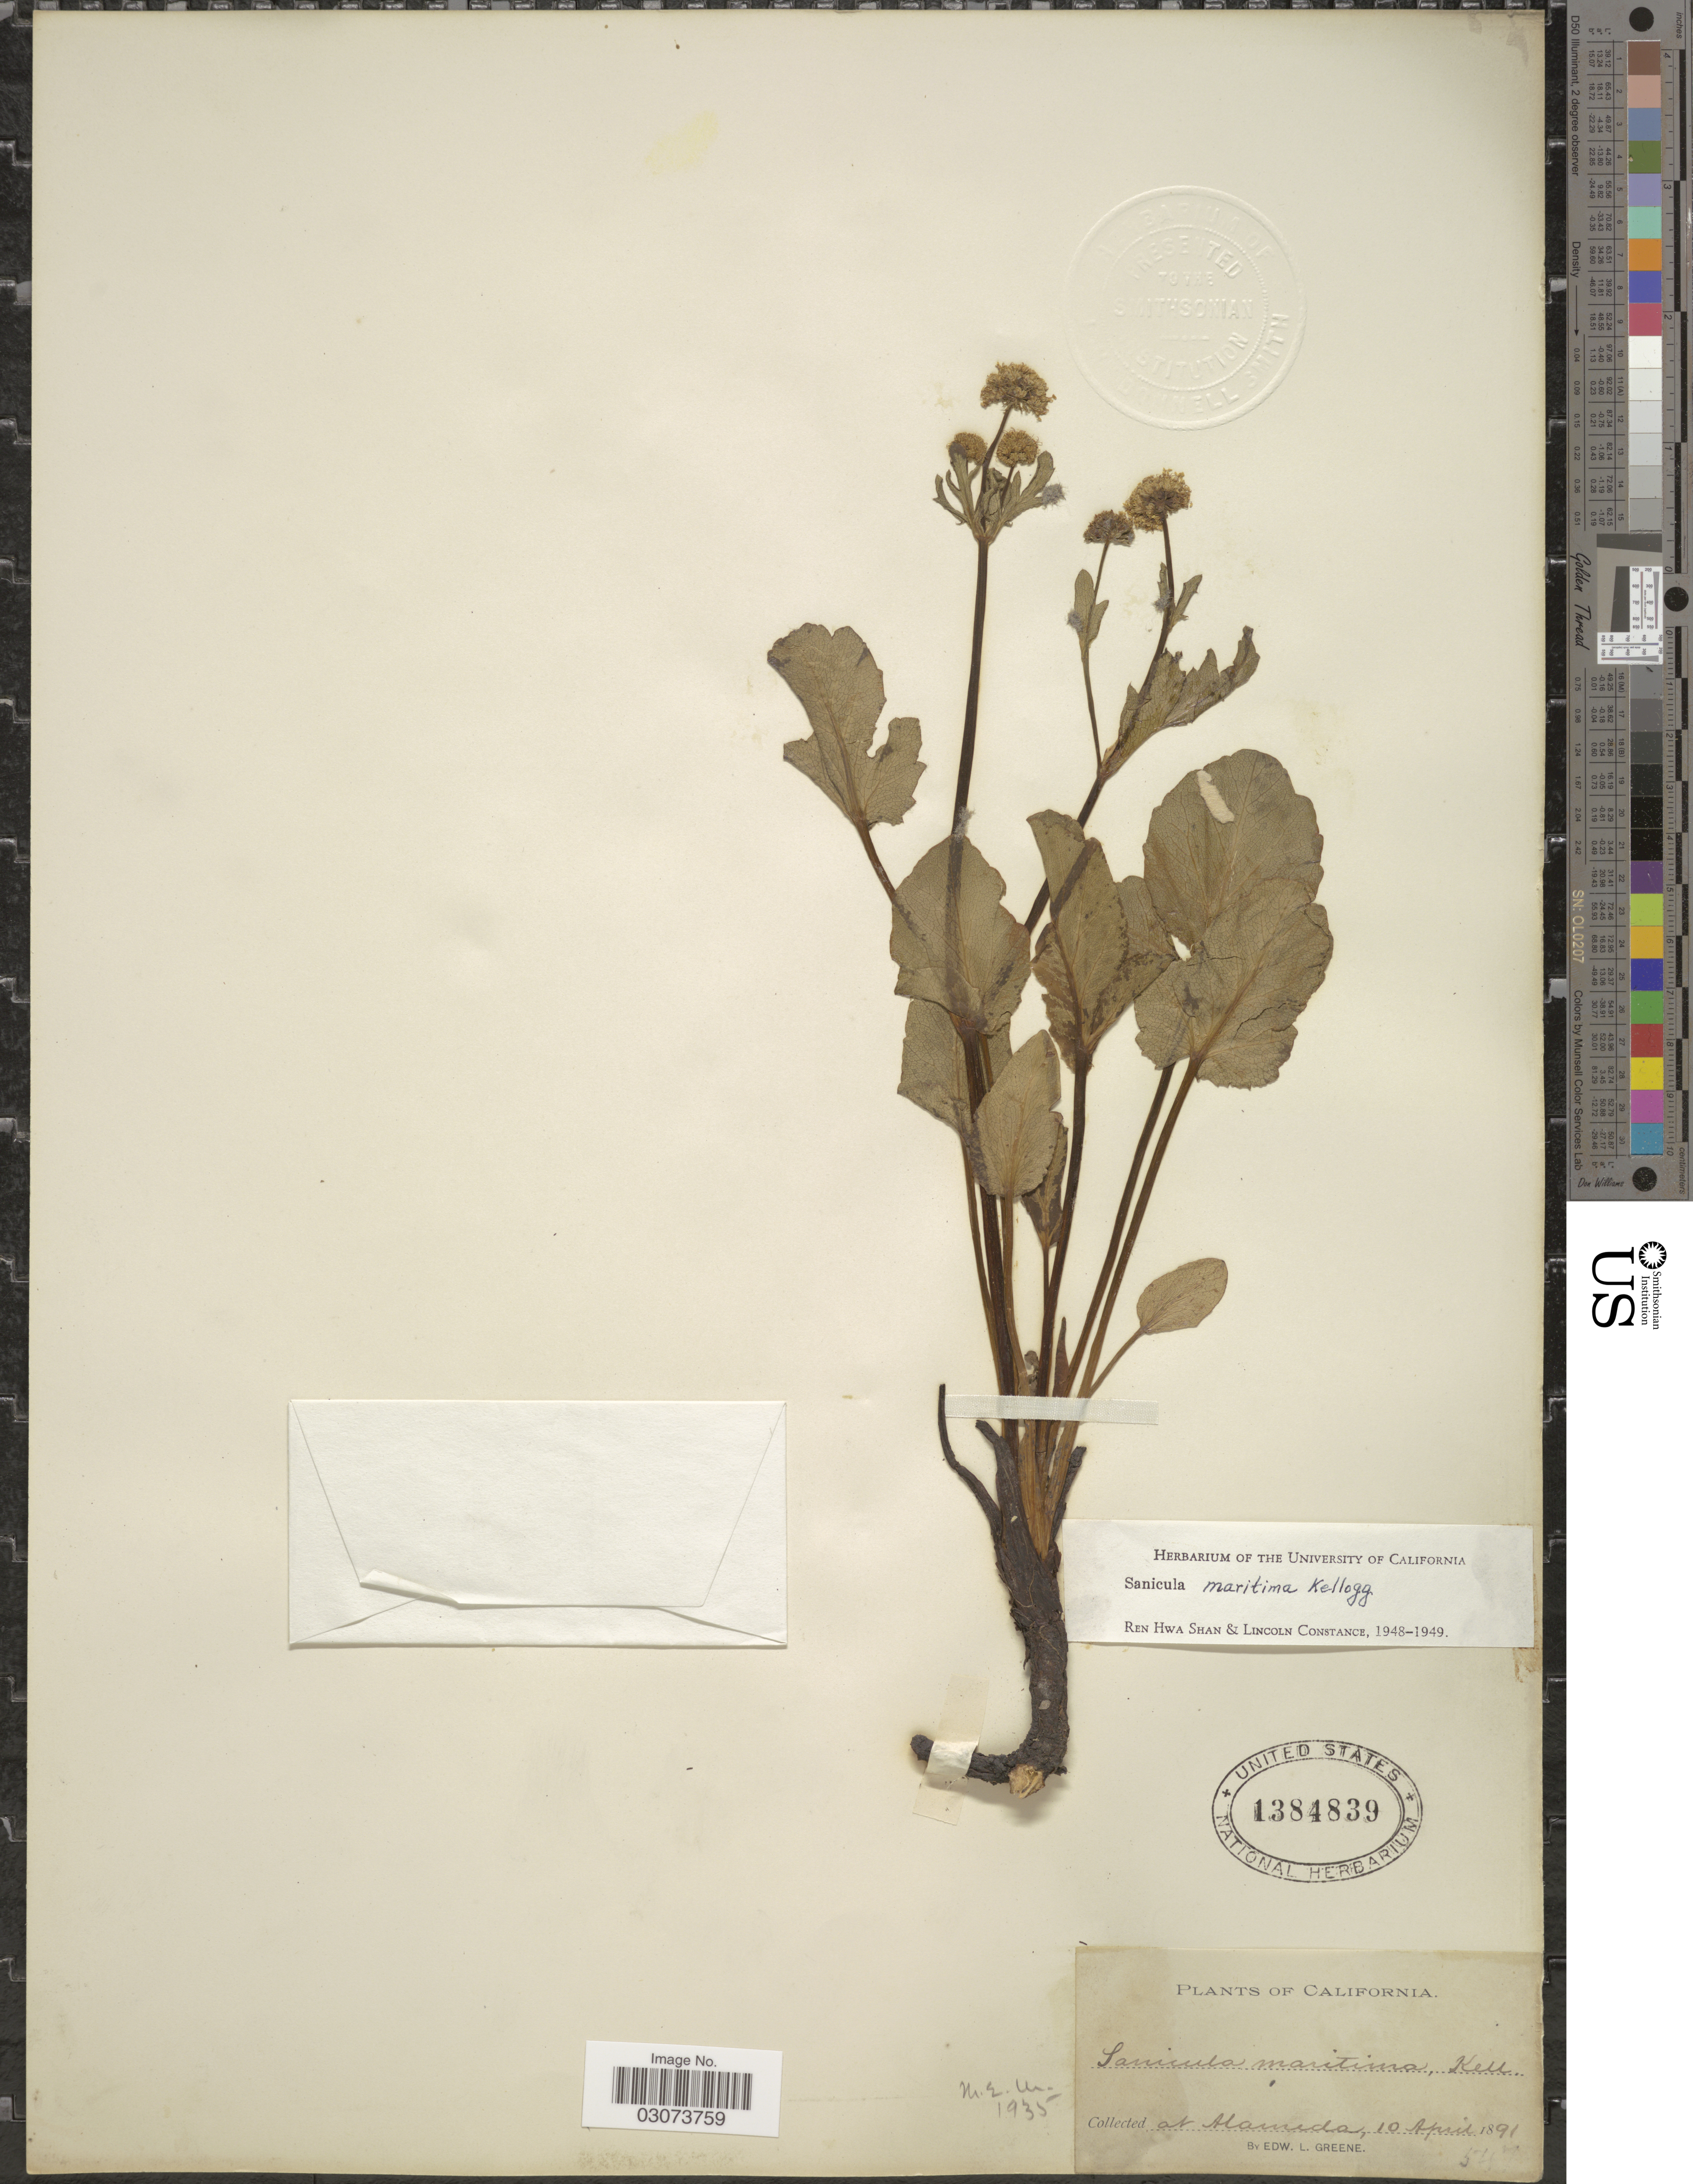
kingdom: Plantae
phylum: Tracheophyta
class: Magnoliopsida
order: Apiales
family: Apiaceae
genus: Sanicula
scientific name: Sanicula maritima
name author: Kellogg ex S. Watson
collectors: E. L. Greene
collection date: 1891-04-10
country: United States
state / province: California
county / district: Alameda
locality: At Alameda.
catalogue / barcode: US 1384839